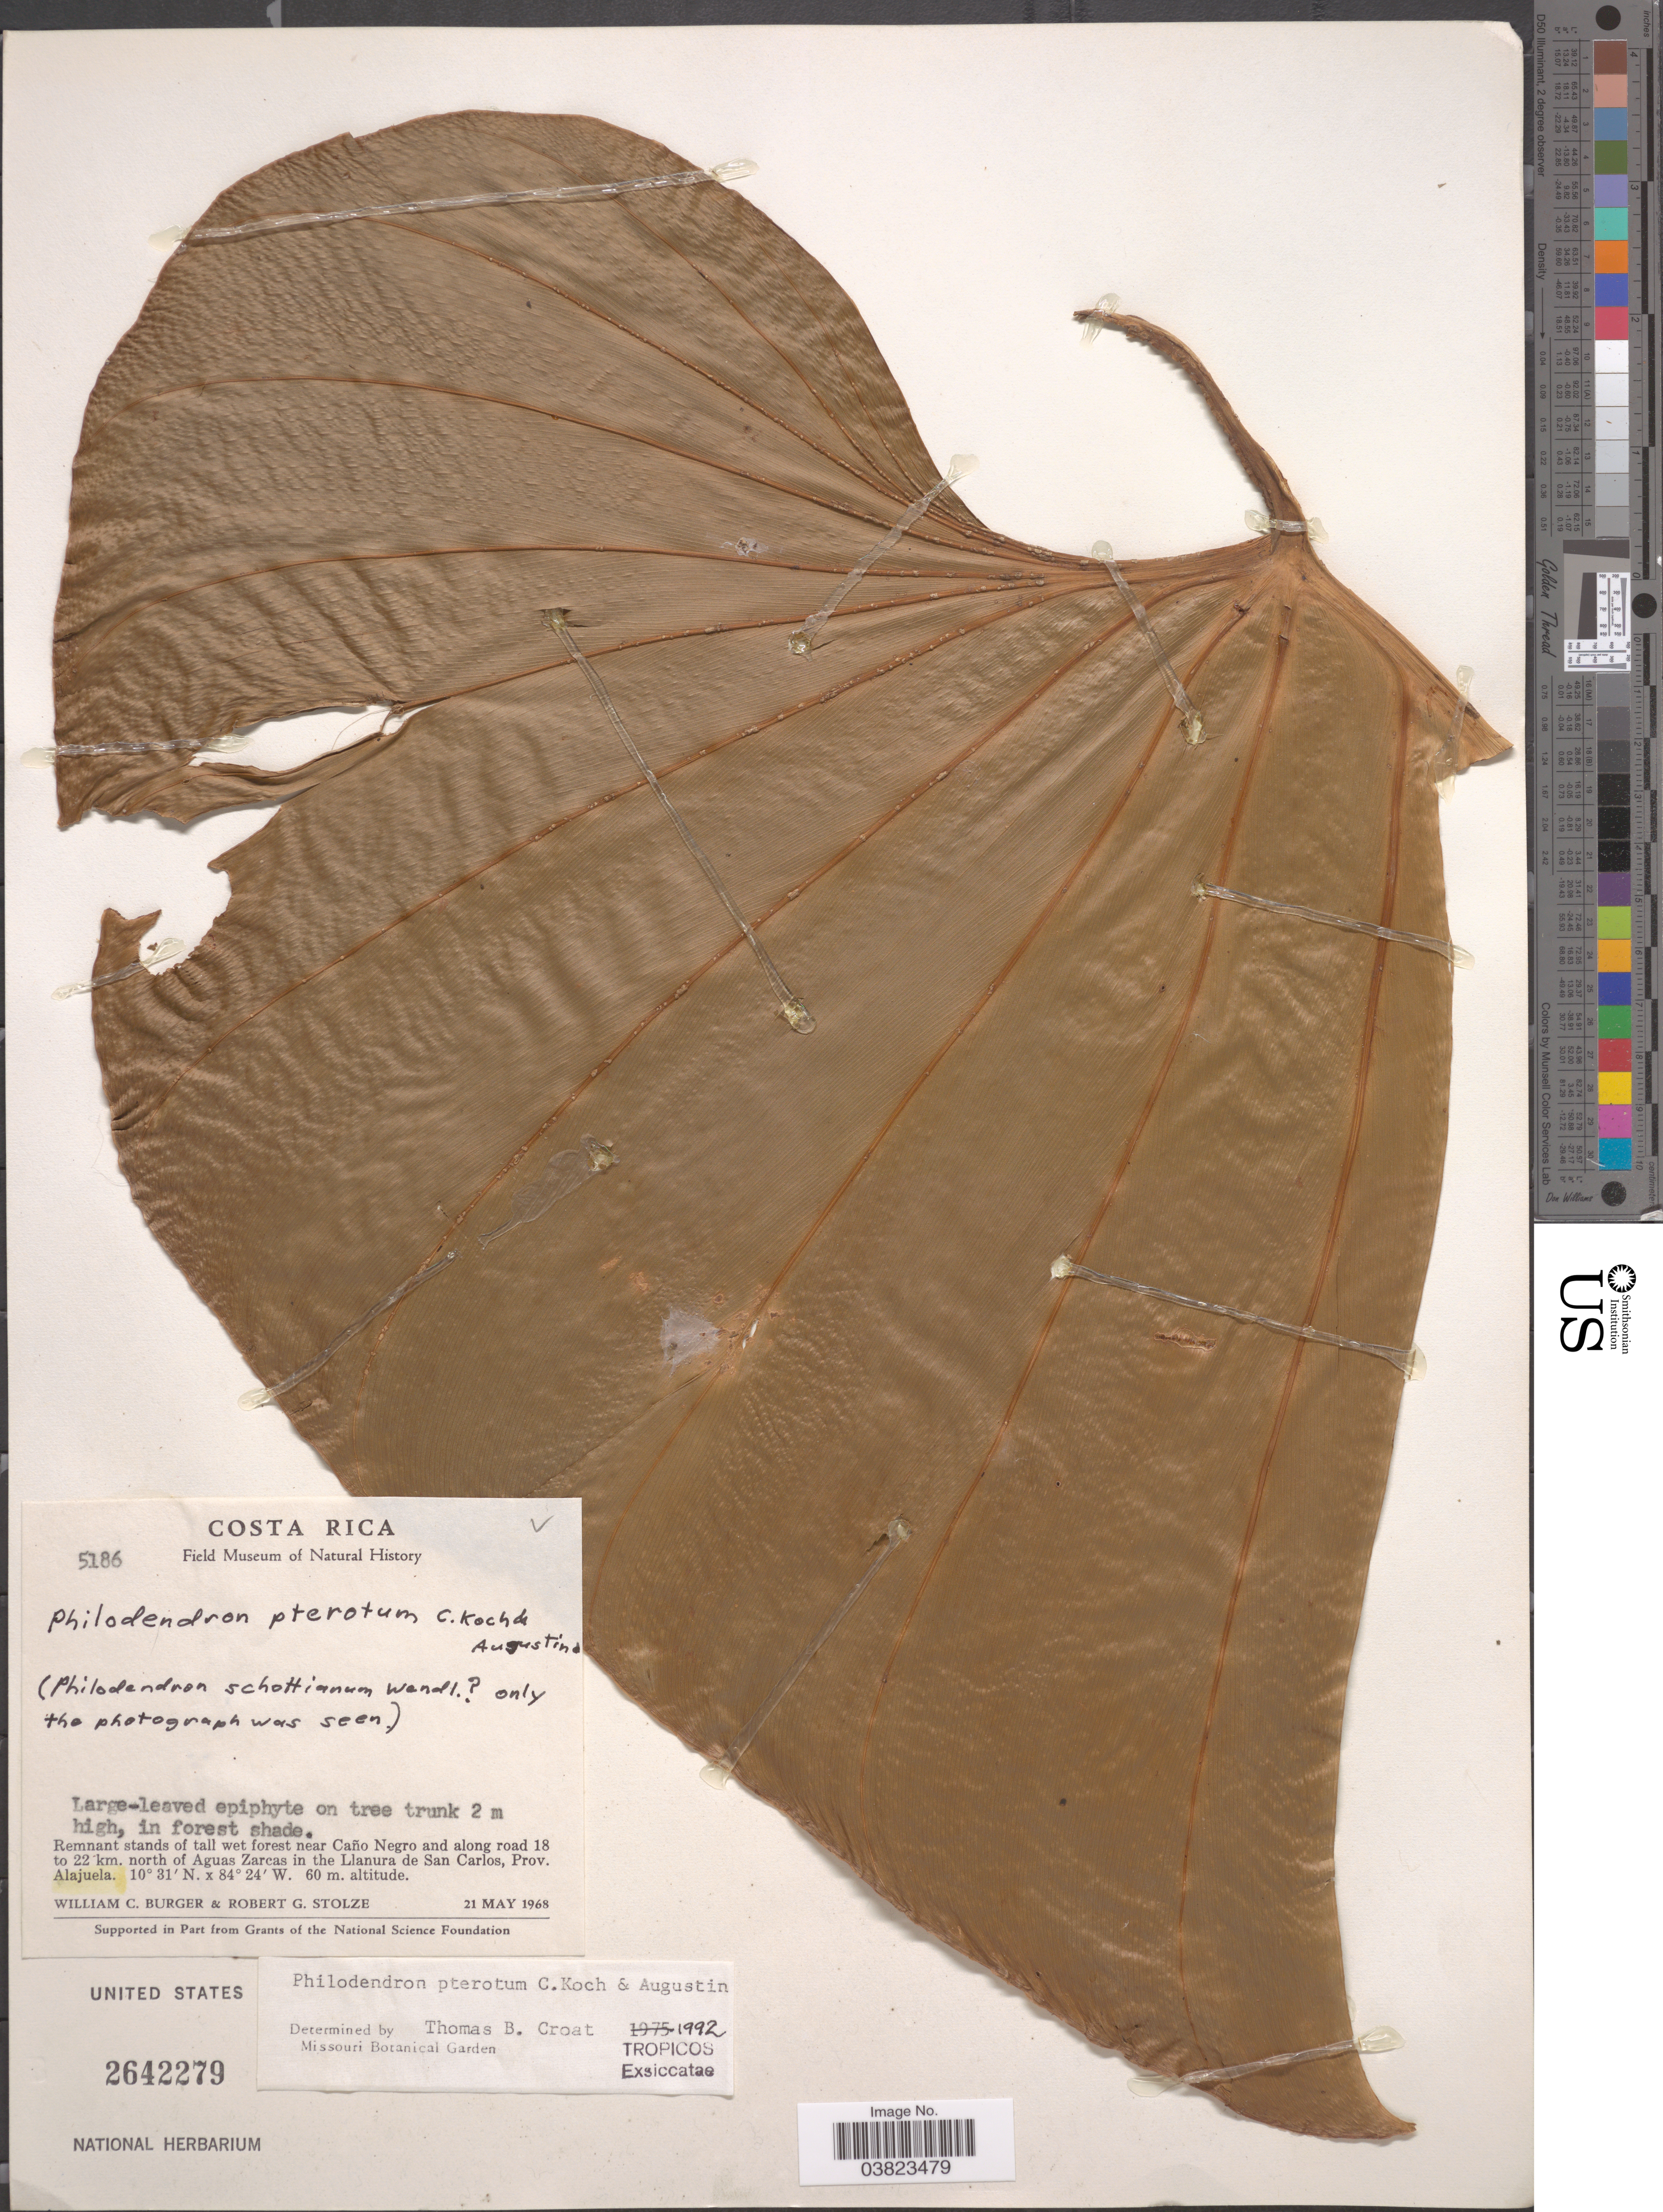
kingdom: Plantae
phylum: Tracheophyta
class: Liliopsida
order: Alismatales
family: Araceae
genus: Philodendron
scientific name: Philodendron pterotum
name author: K. Koch & Augustin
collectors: W. Burger & R. G. Stolze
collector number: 5186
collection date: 1968-05-21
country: Costa Rica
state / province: Alajuela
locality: Remnant stands of tall wet forest near Caño Negro and along road 18 to 22 km. north of Aguas Zarcas in the Llanura de San Carlos.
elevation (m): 60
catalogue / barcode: US 2642279